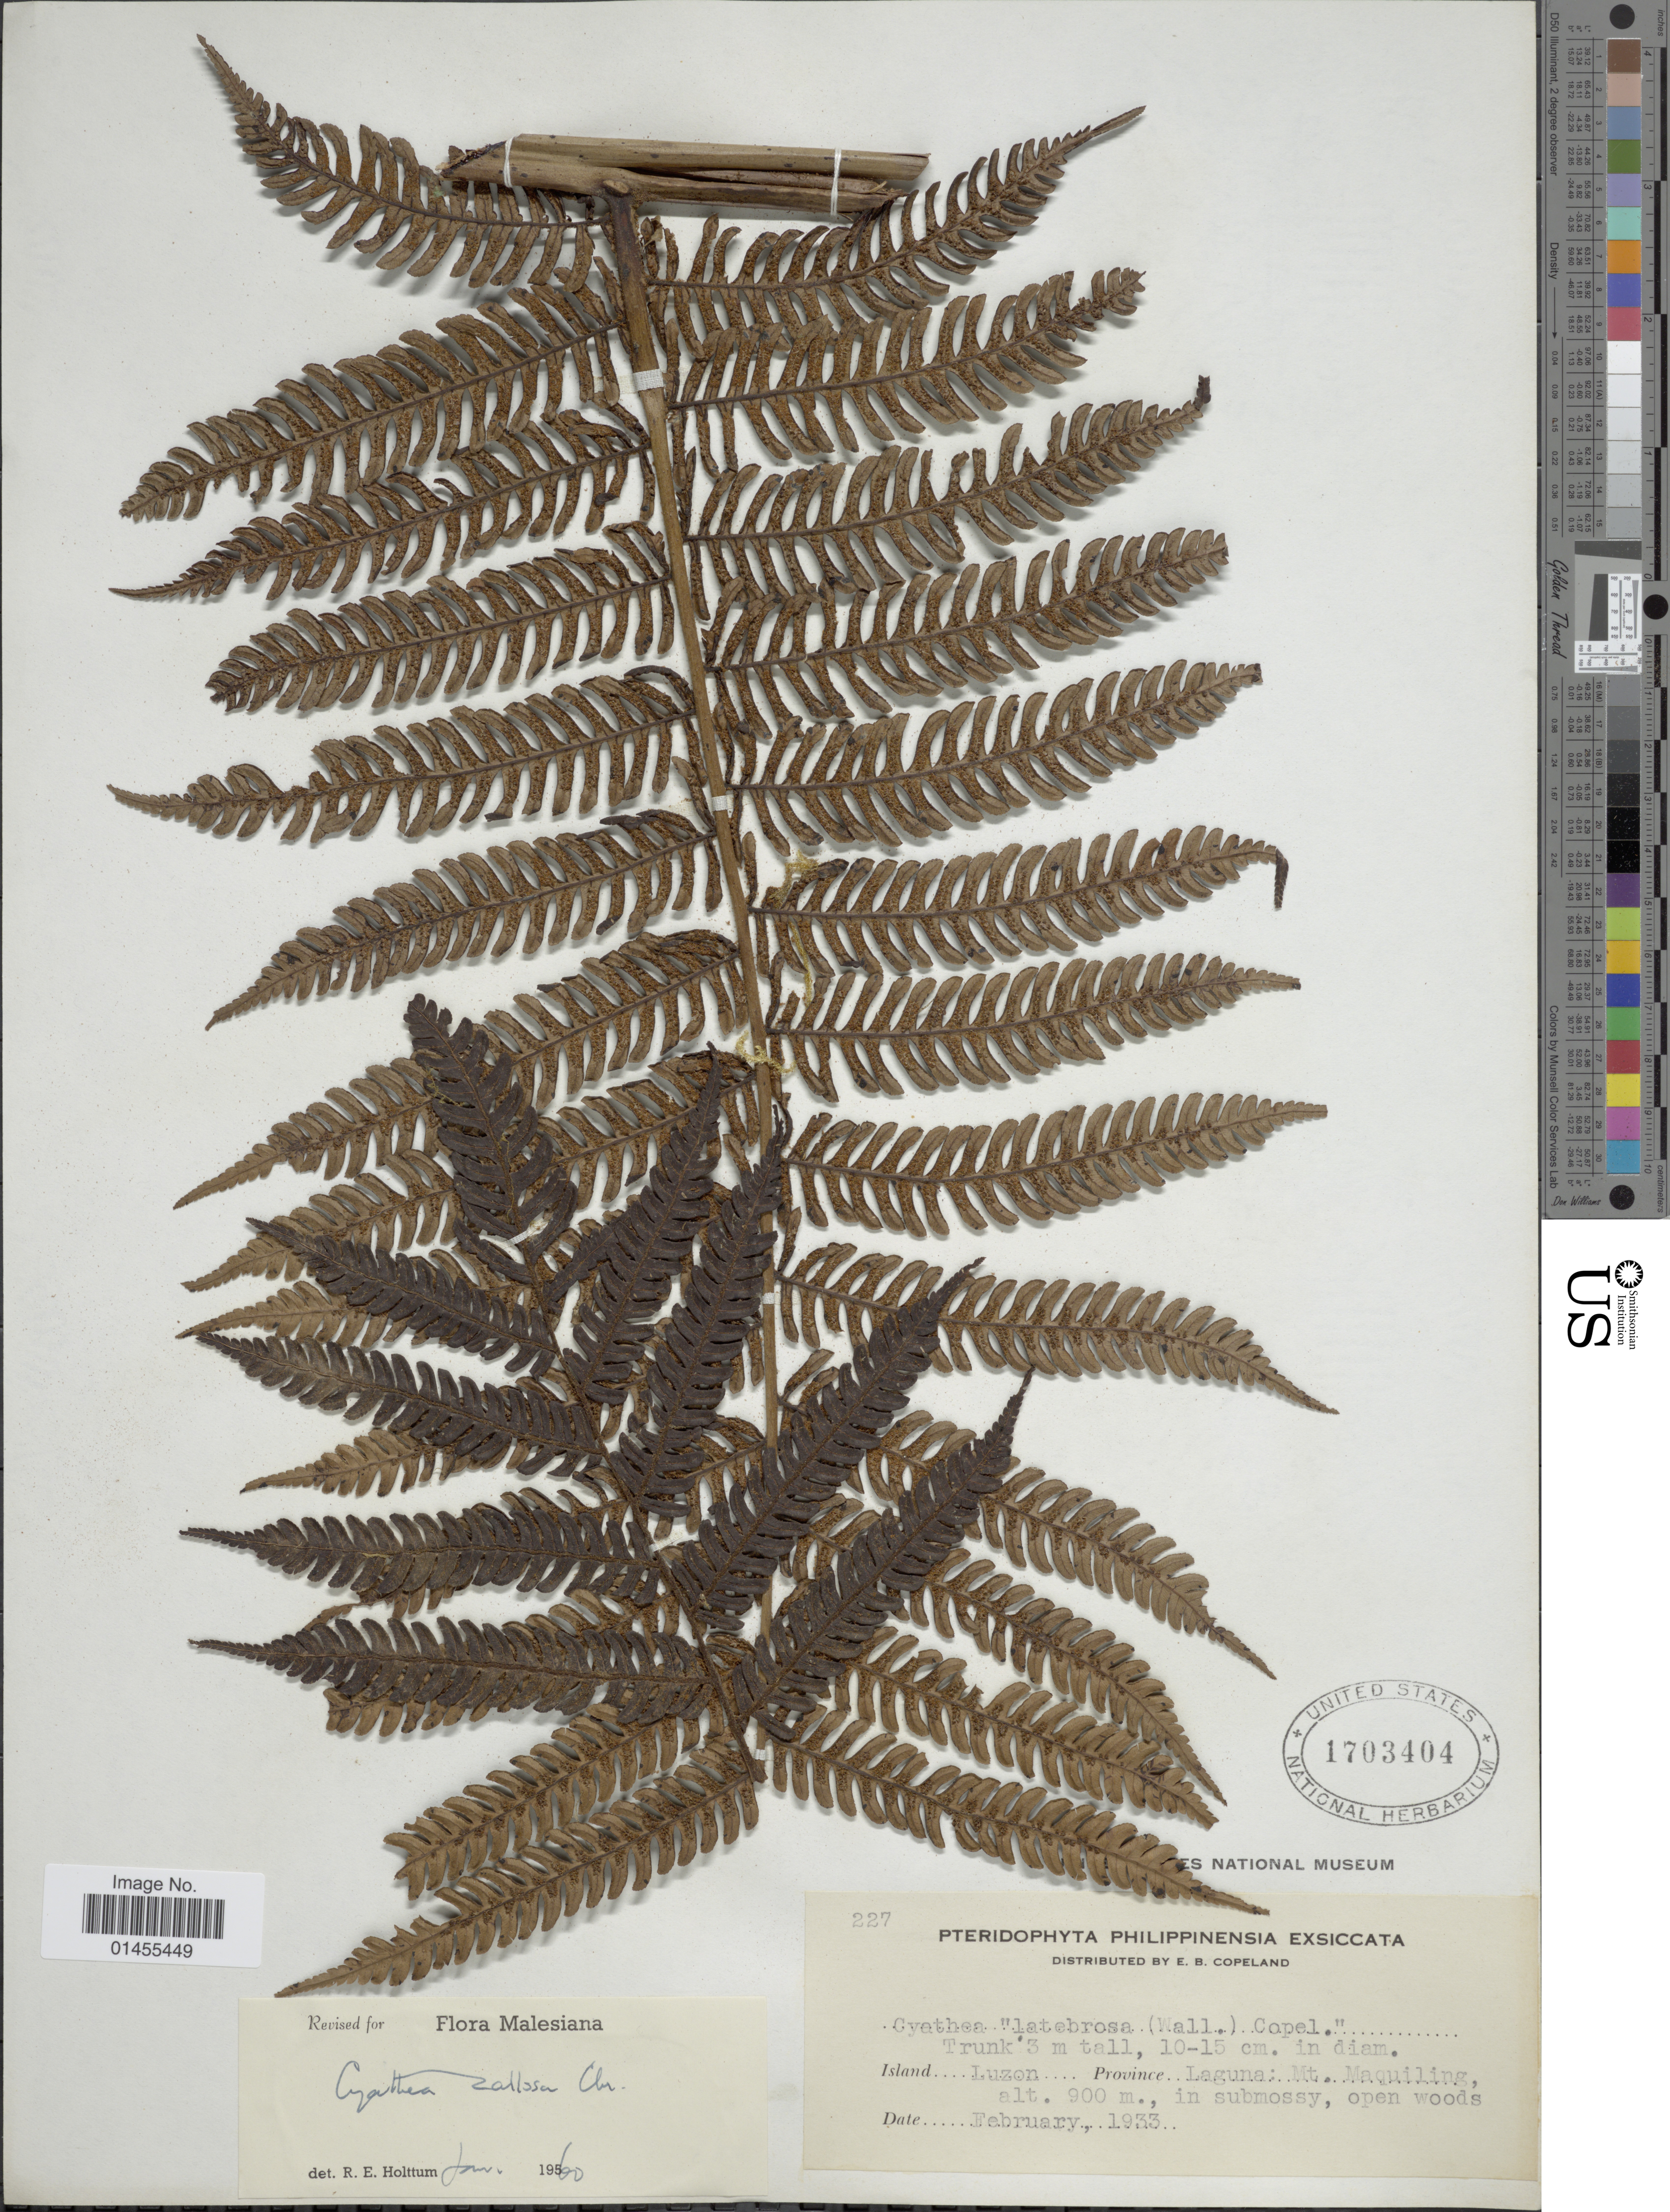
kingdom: Plantae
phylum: Tracheophyta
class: Polypodiopsida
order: Cyatheales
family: Cyatheaceae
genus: Alsophila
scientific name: Alsophila callosa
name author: (Christ) R.M. Tryon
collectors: E. B. Copeland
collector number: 227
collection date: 1933-02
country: Philippines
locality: Island Luzon, province: Laguna: Mt. Maquiling.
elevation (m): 900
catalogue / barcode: US 1703404